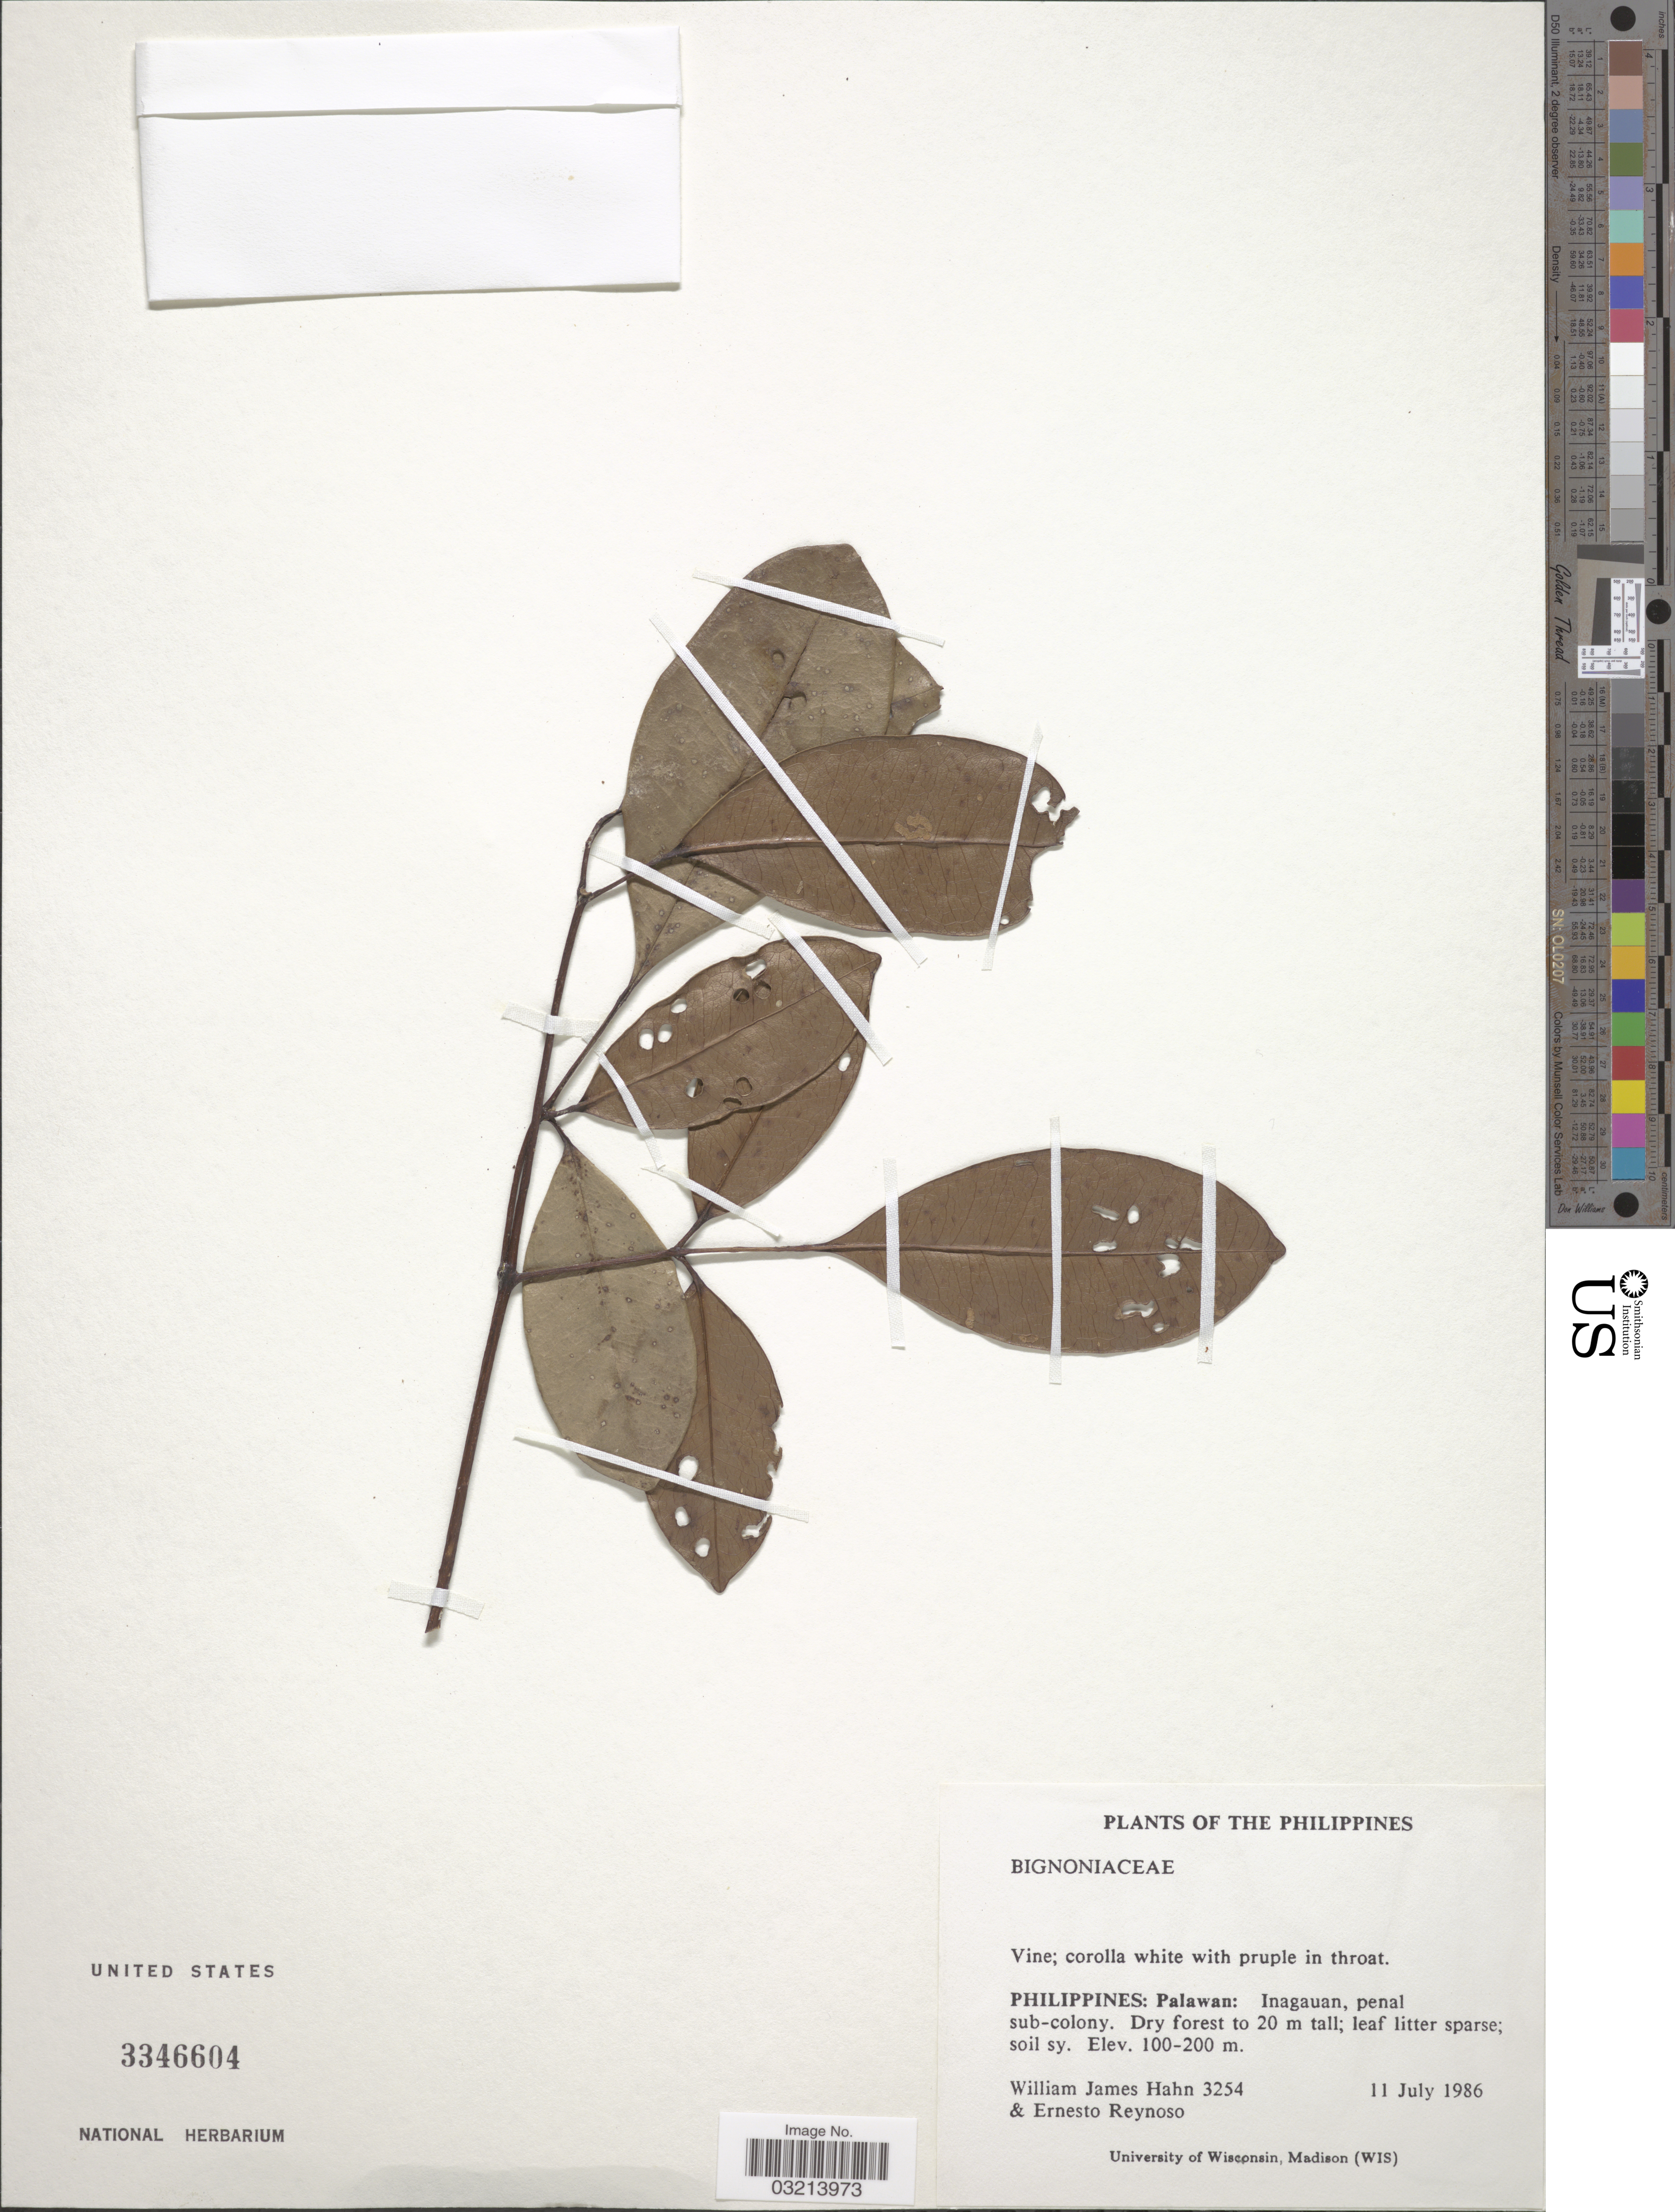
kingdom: Plantae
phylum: Tracheophyta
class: Magnoliopsida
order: Lamiales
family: Bignoniaceae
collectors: W. J. Hahn & E. Reynoso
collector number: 3254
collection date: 1986-07-11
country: Philippines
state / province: Mimaropa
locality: Palawan: Inagauan, penal sub-colony.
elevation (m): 100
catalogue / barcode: US 3346604